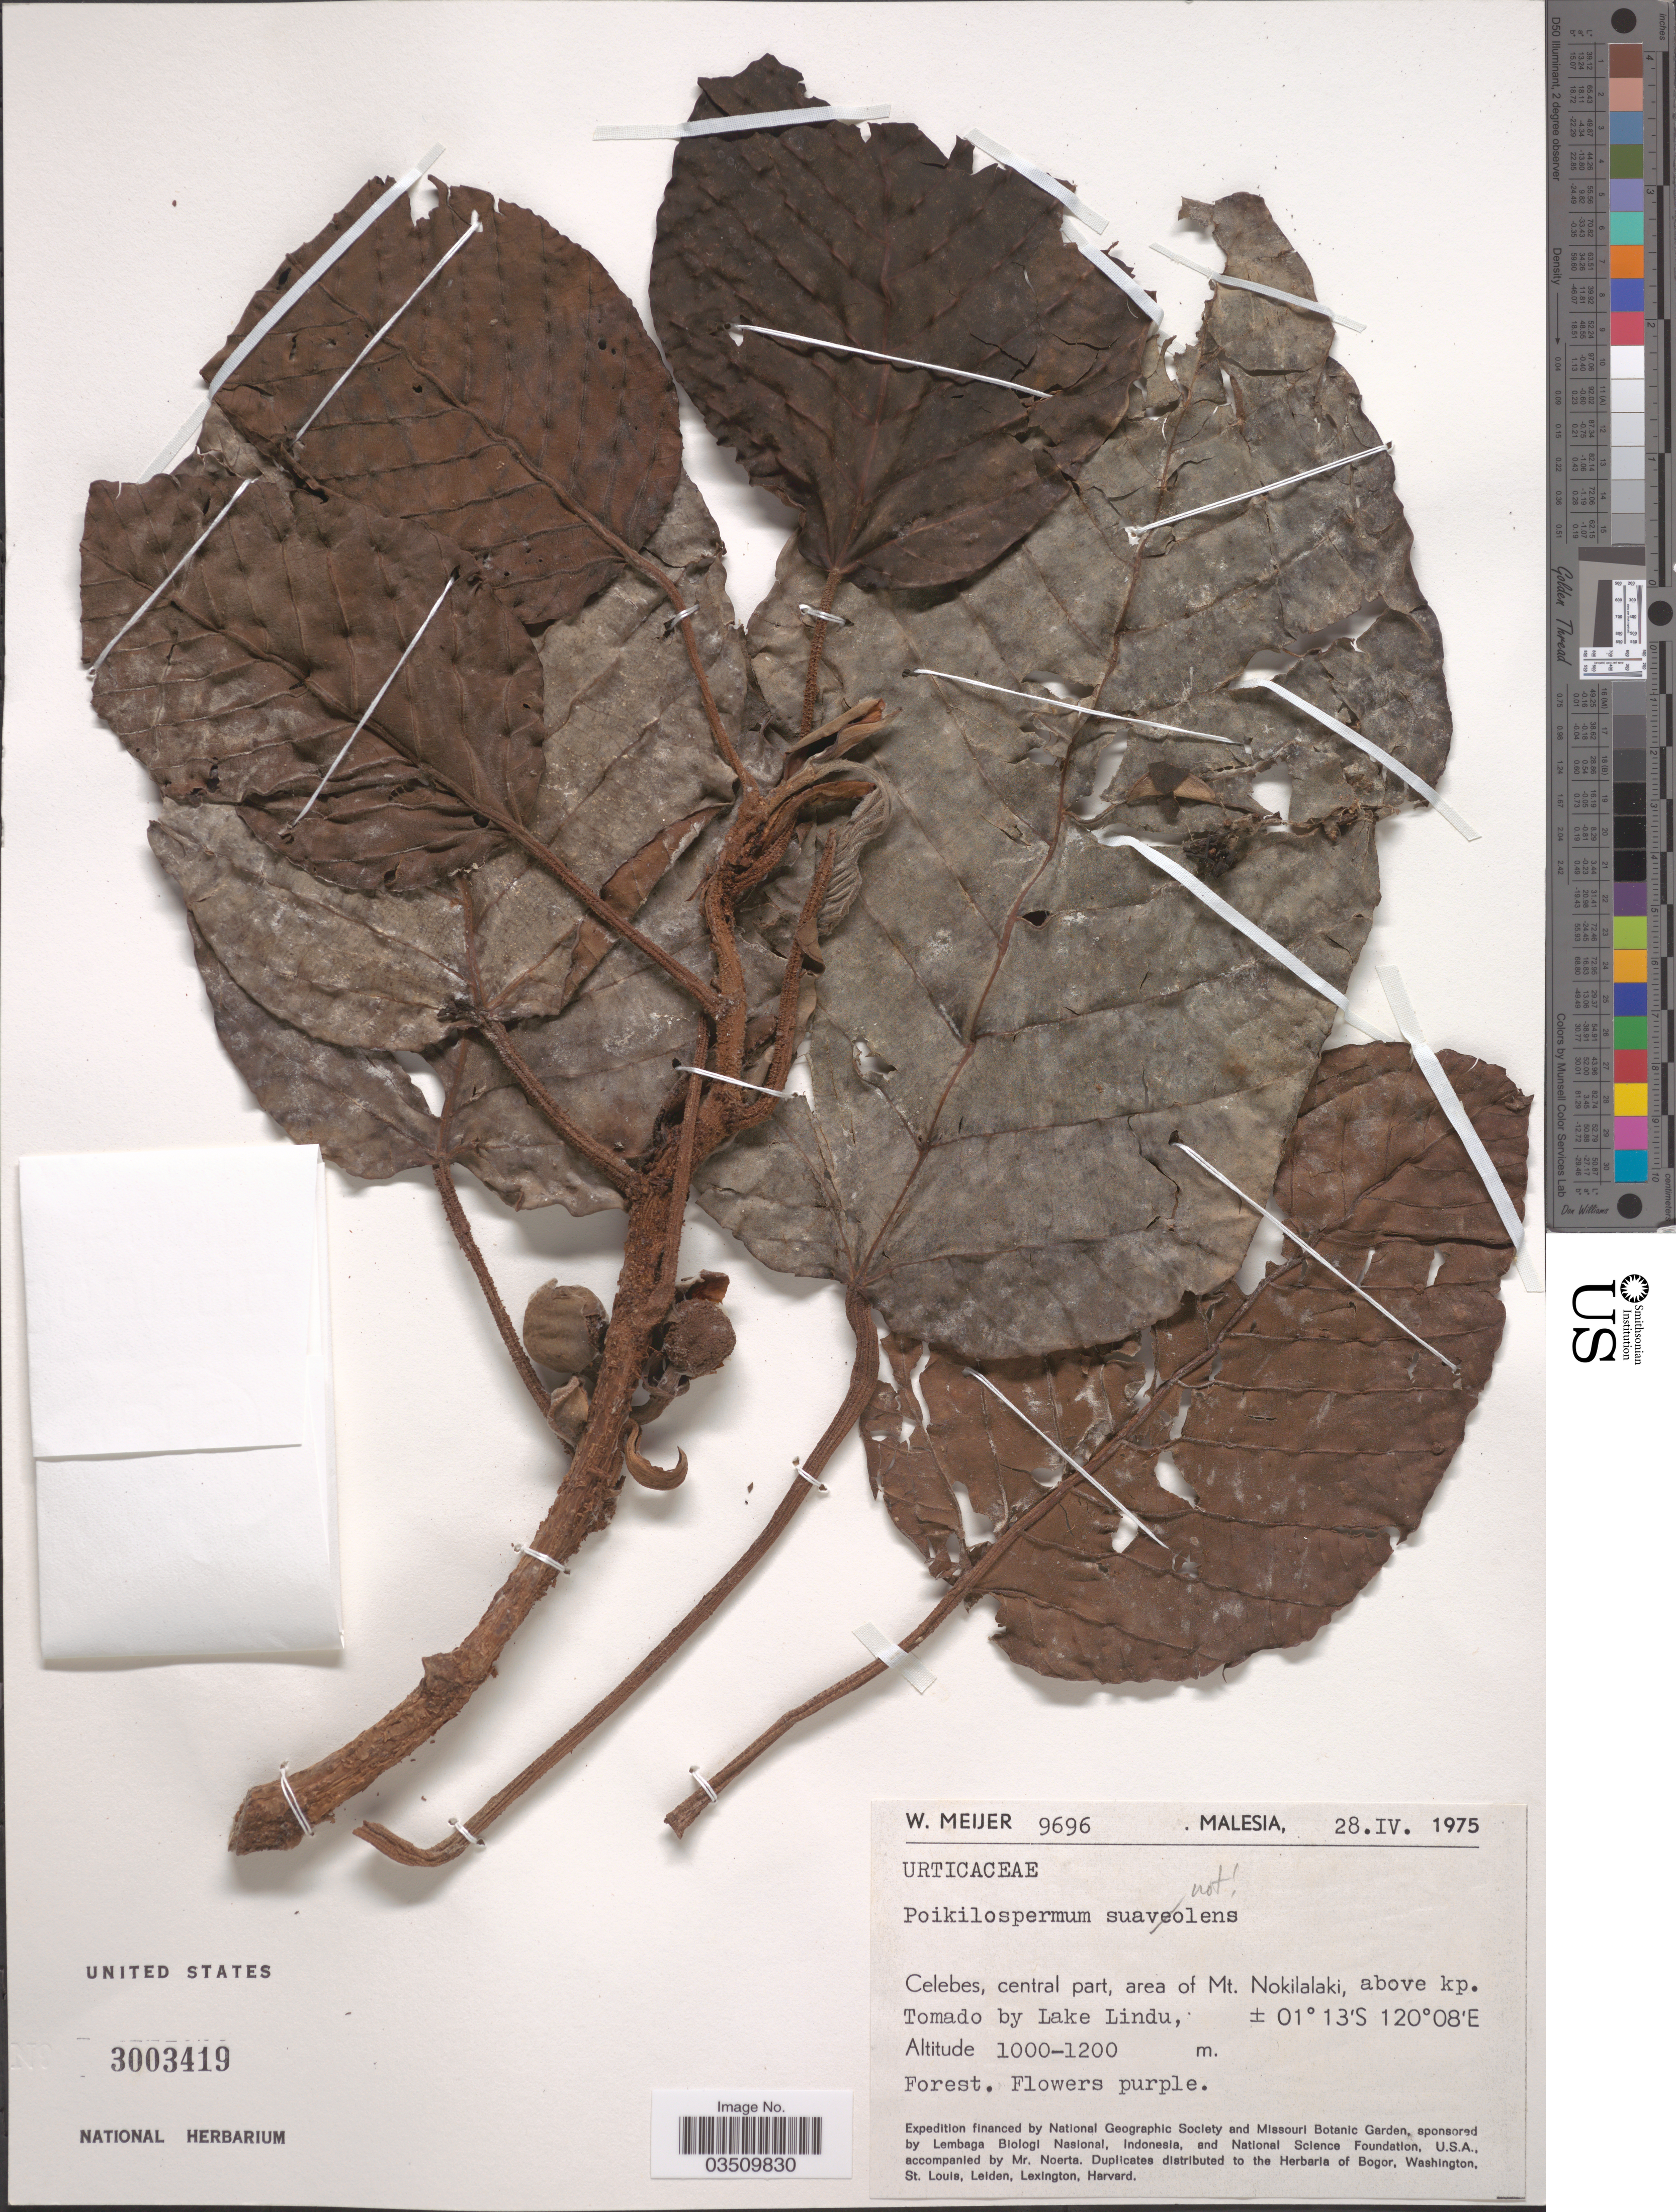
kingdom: Plantae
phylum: Tracheophyta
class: Magnoliopsida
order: Rosales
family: Urticaceae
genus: Poikilospermum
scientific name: Poikilospermum sp.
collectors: W. Meijer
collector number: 9696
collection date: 1975-04-28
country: Malaysia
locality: Celebes, central part, area of Mt. Nokilalaki, above kp. Tomado by Lake Lindu.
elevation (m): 1000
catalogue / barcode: US 3003419